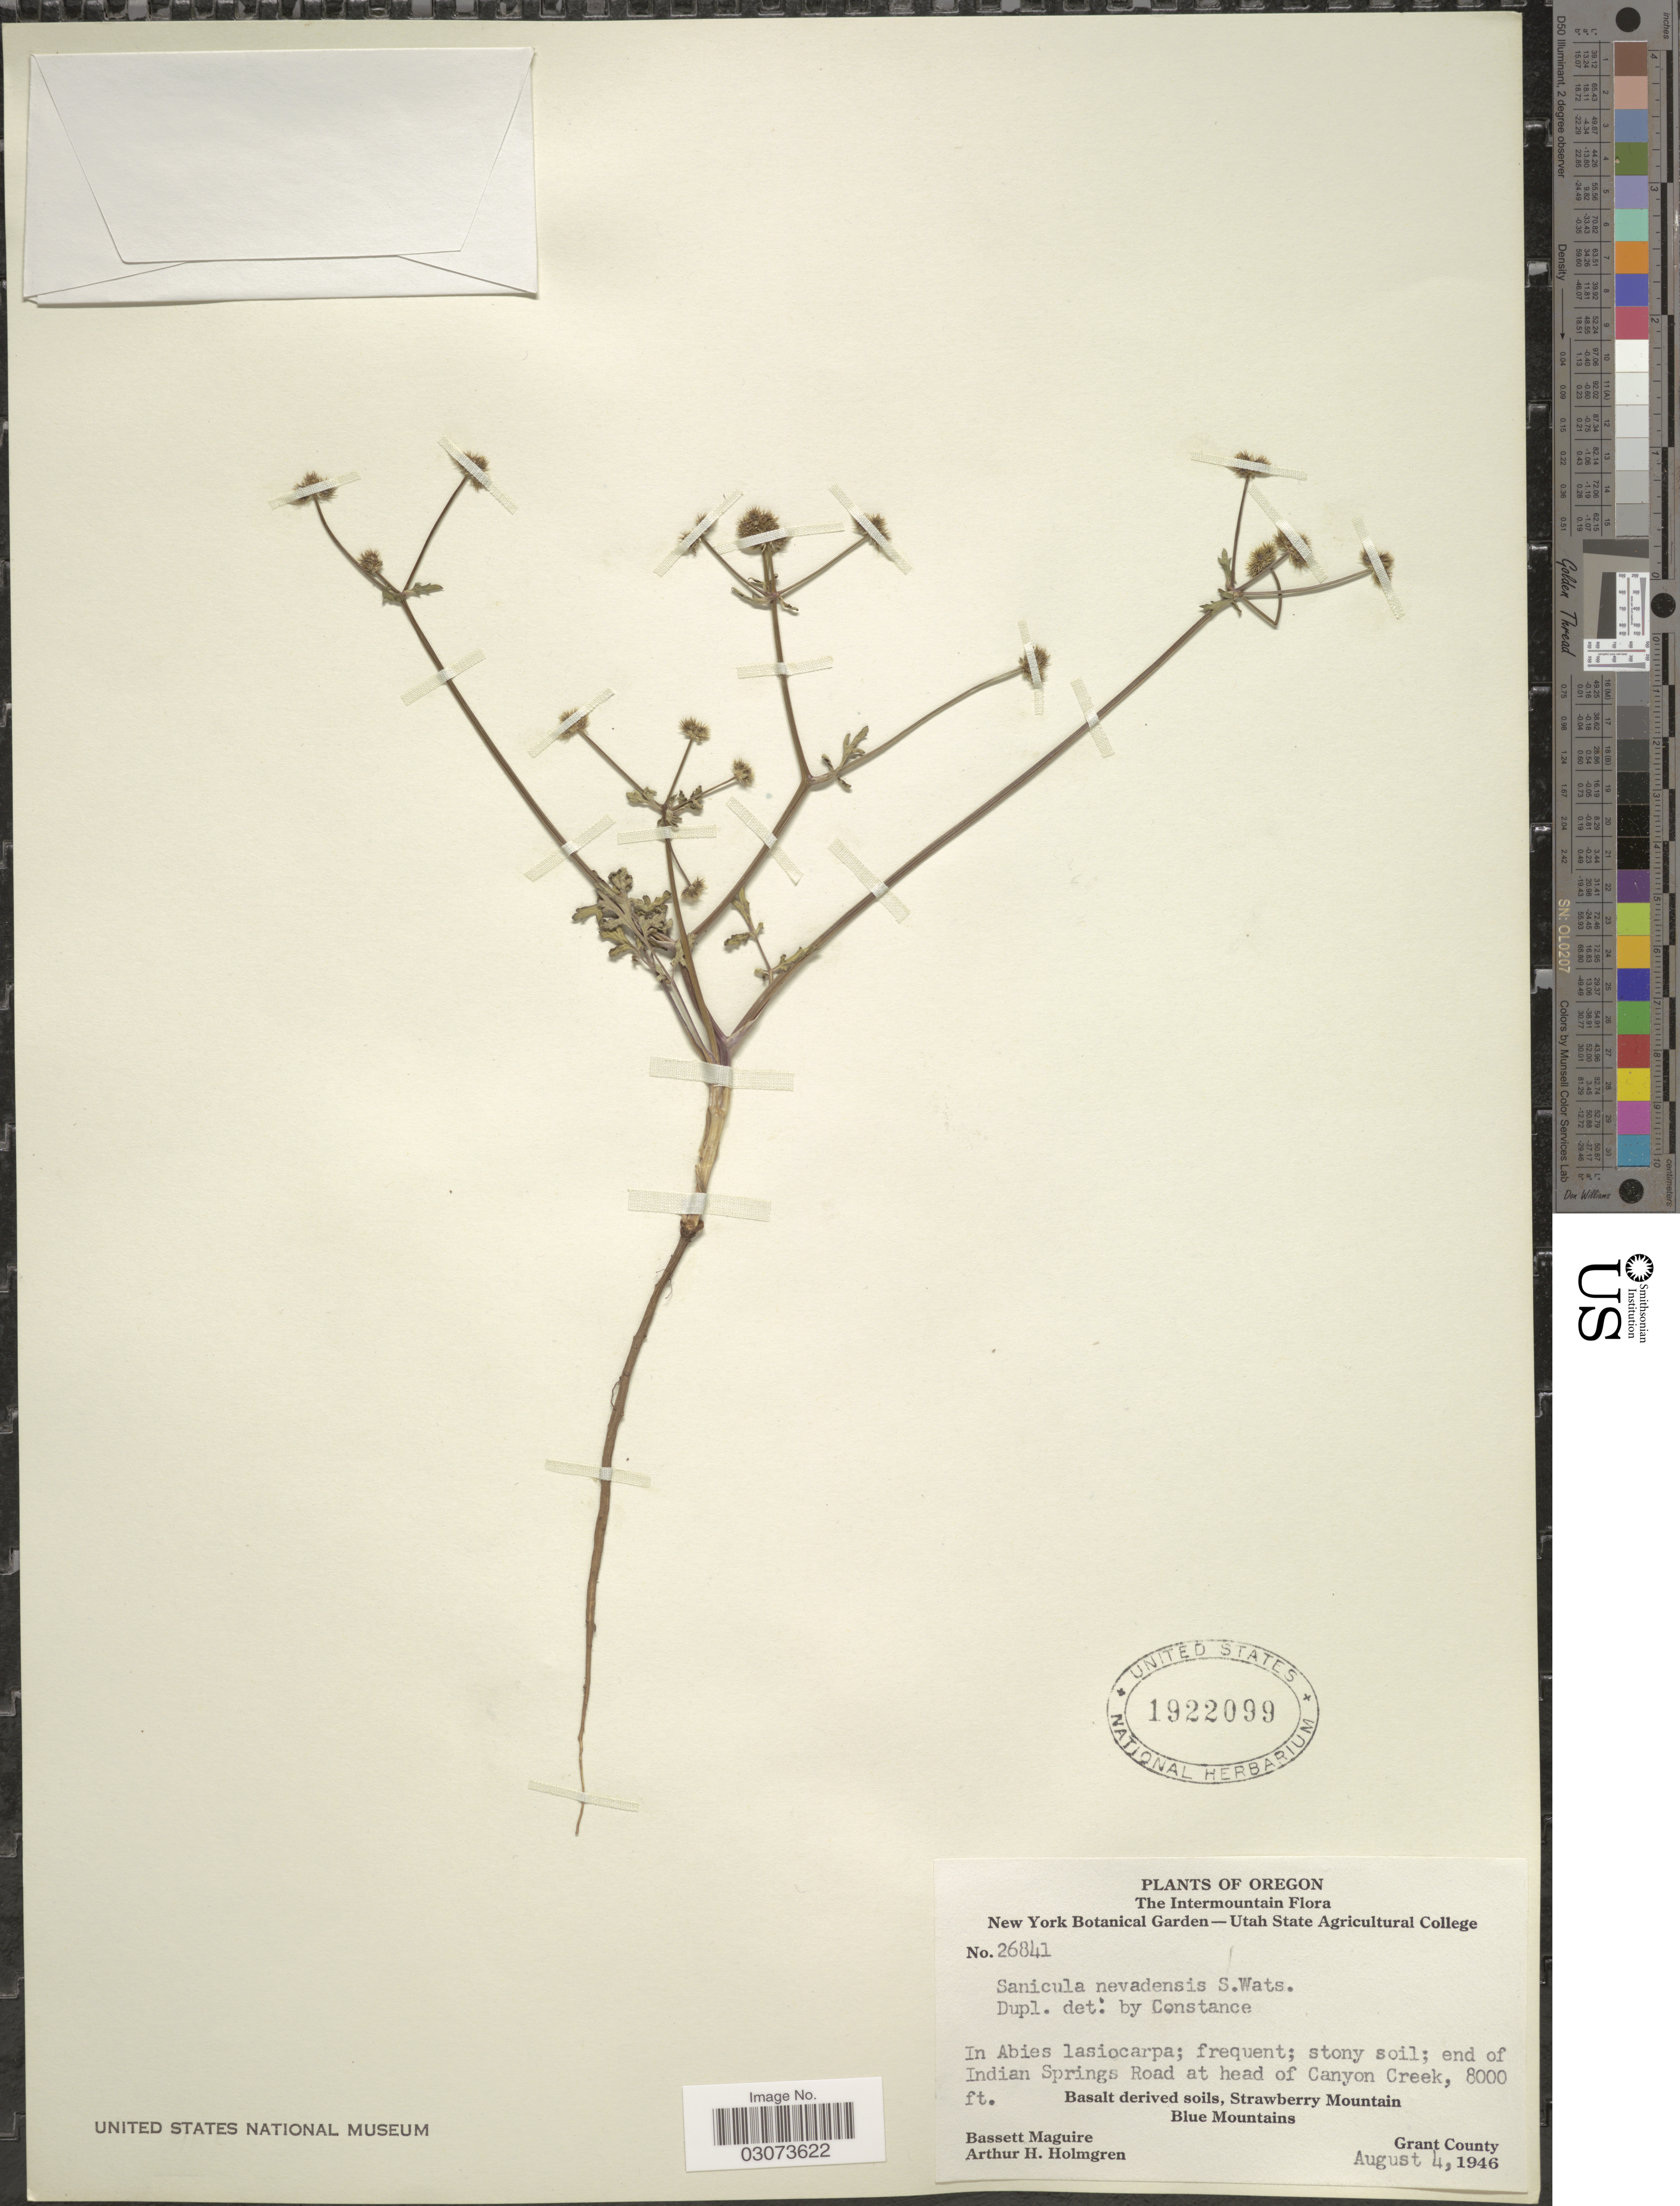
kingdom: Plantae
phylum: Tracheophyta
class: Magnoliopsida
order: Apiales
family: Apiaceae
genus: Sanicula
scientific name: Sanicula graveolens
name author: Poepp. ex DC.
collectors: B. Maguire & A. H. Holmgren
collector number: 26841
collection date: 1946-08-04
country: United States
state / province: Oregon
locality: Intermountain. End of Indian Springs Road at head of Canyon Creek. Strawberry Mountain. Blue Mountains. Grant County.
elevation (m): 2438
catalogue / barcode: US 1922099